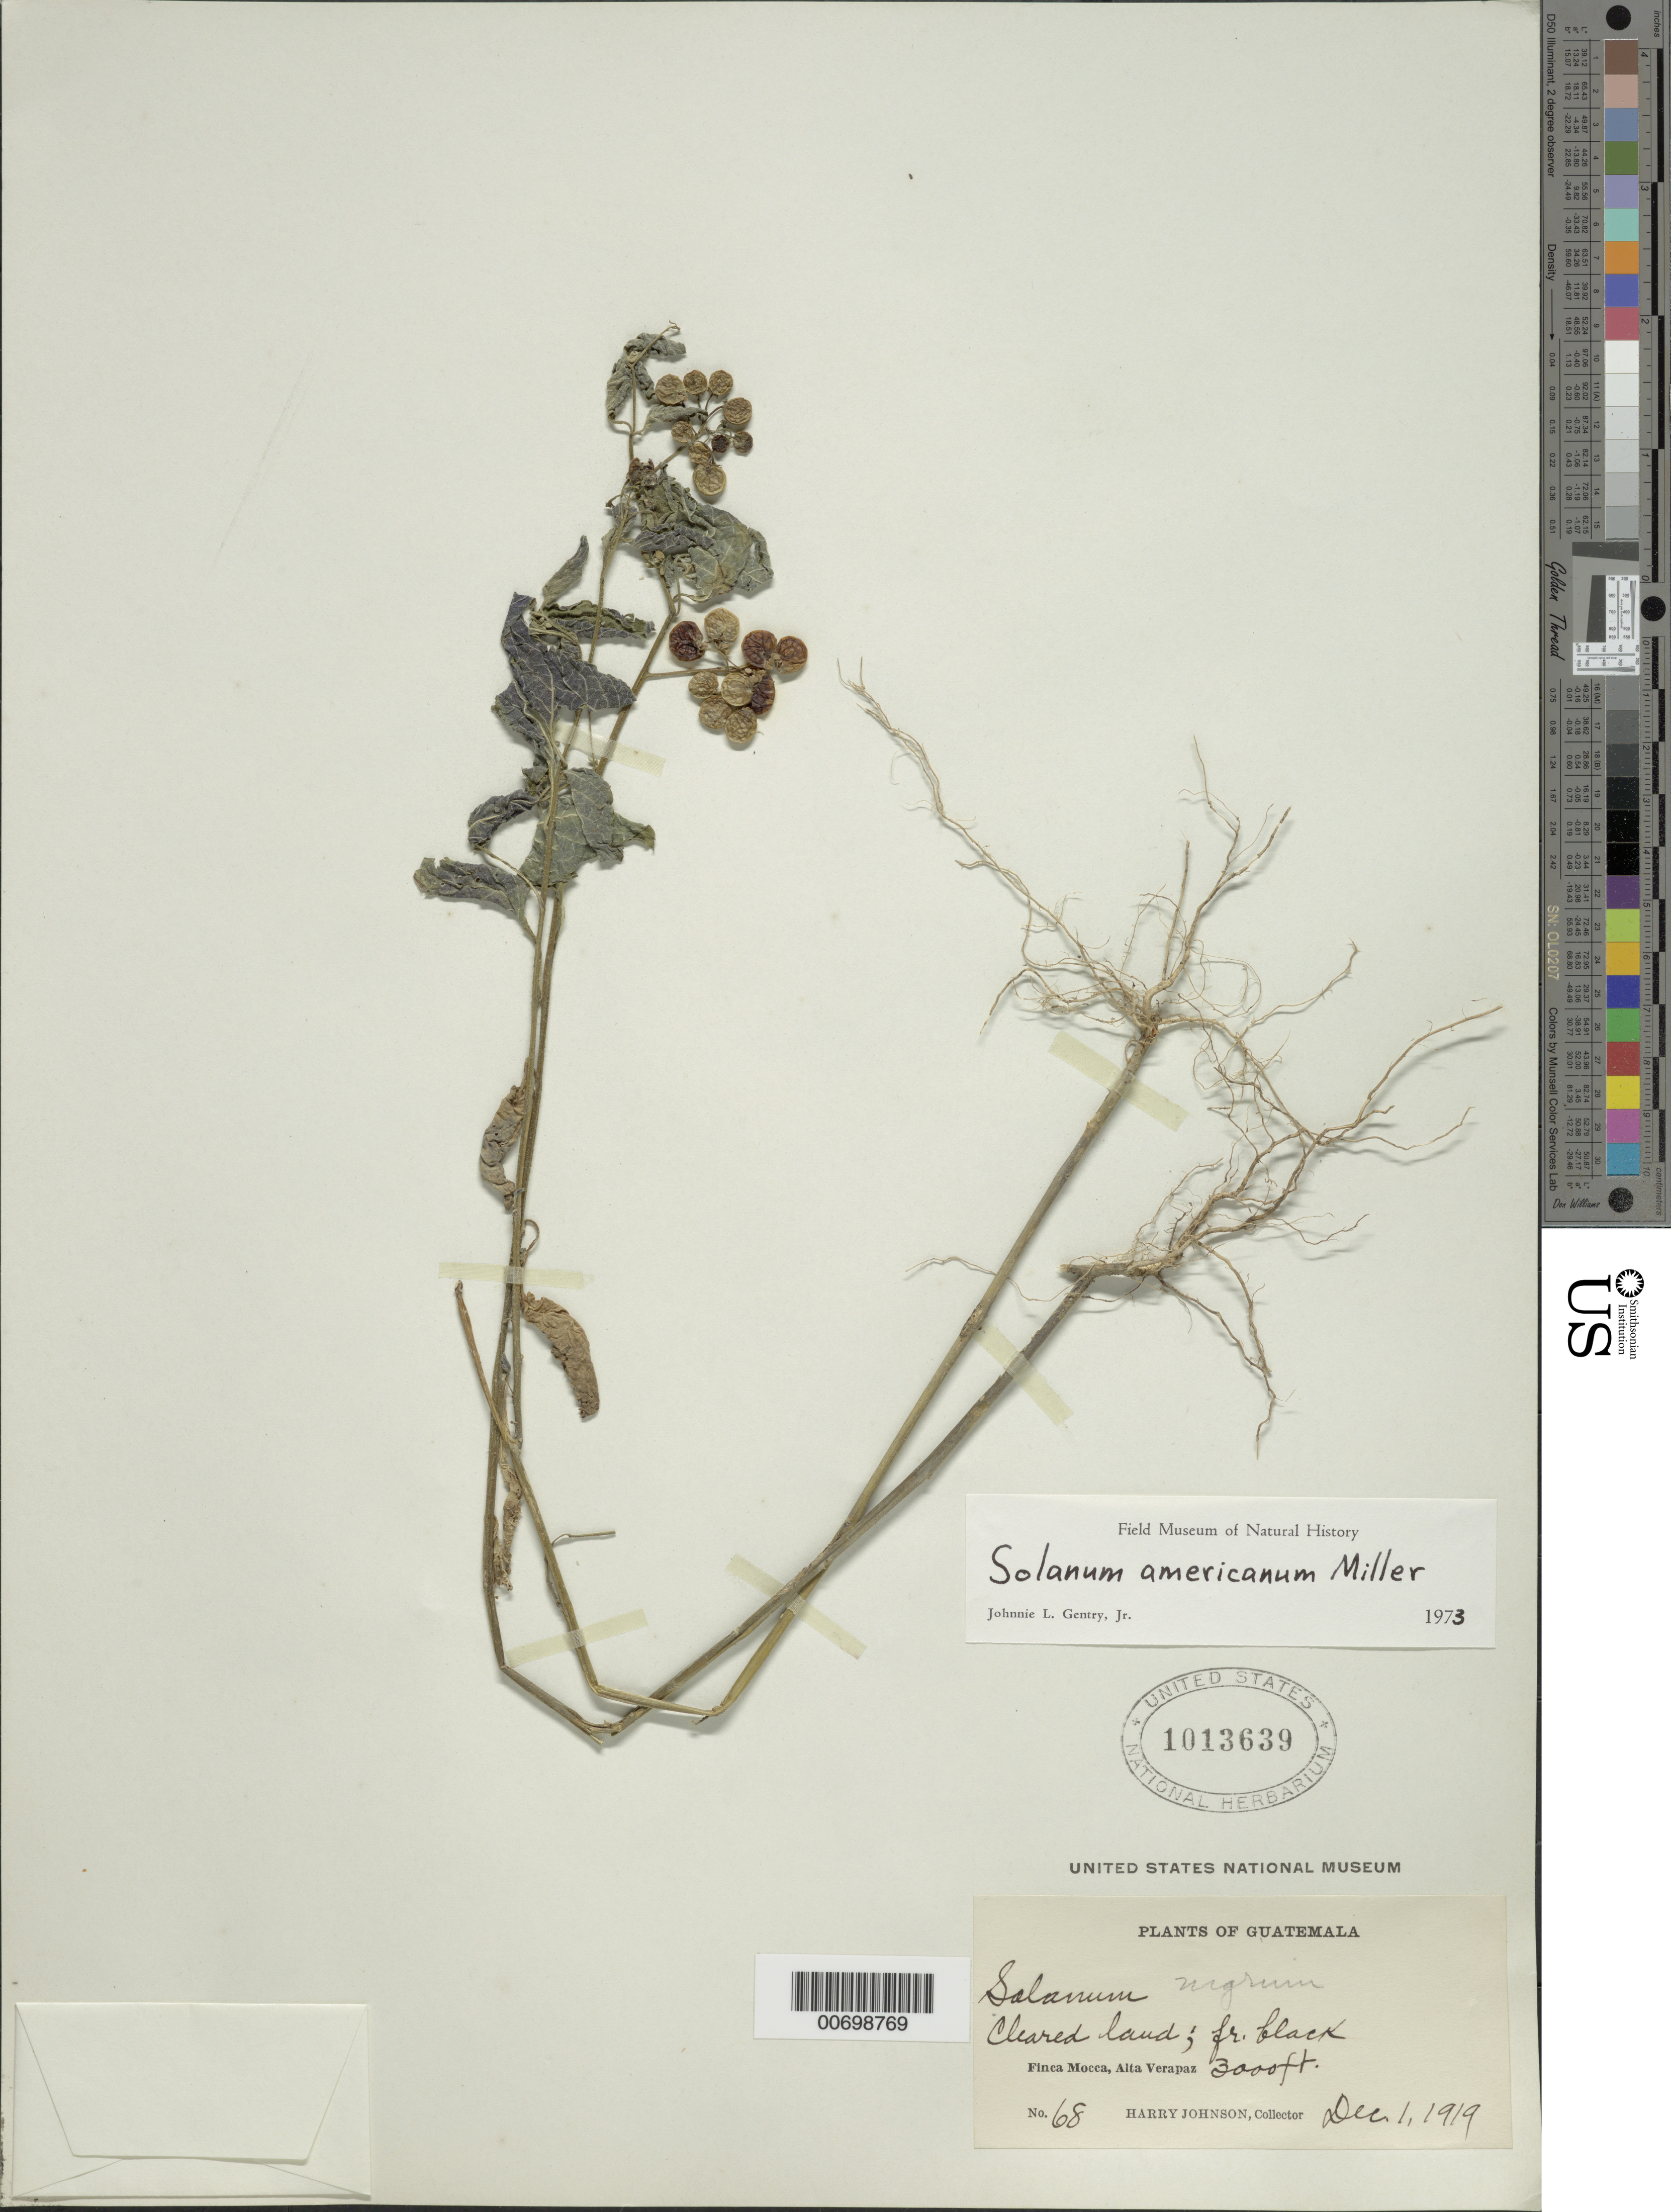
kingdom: Plantae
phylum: Tracheophyta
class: Magnoliopsida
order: Solanales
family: Solanaceae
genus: Solanum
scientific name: Solanum americanum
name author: Mill.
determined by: Gentry, J. L.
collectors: H. Johnson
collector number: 68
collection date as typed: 01 Dec 1919 or 12 Jan 1919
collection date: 1919-01-12 or 1919-12-01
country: Guatemala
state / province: Alta Verapaz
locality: Finca Mocca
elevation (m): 914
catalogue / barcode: US 1013639